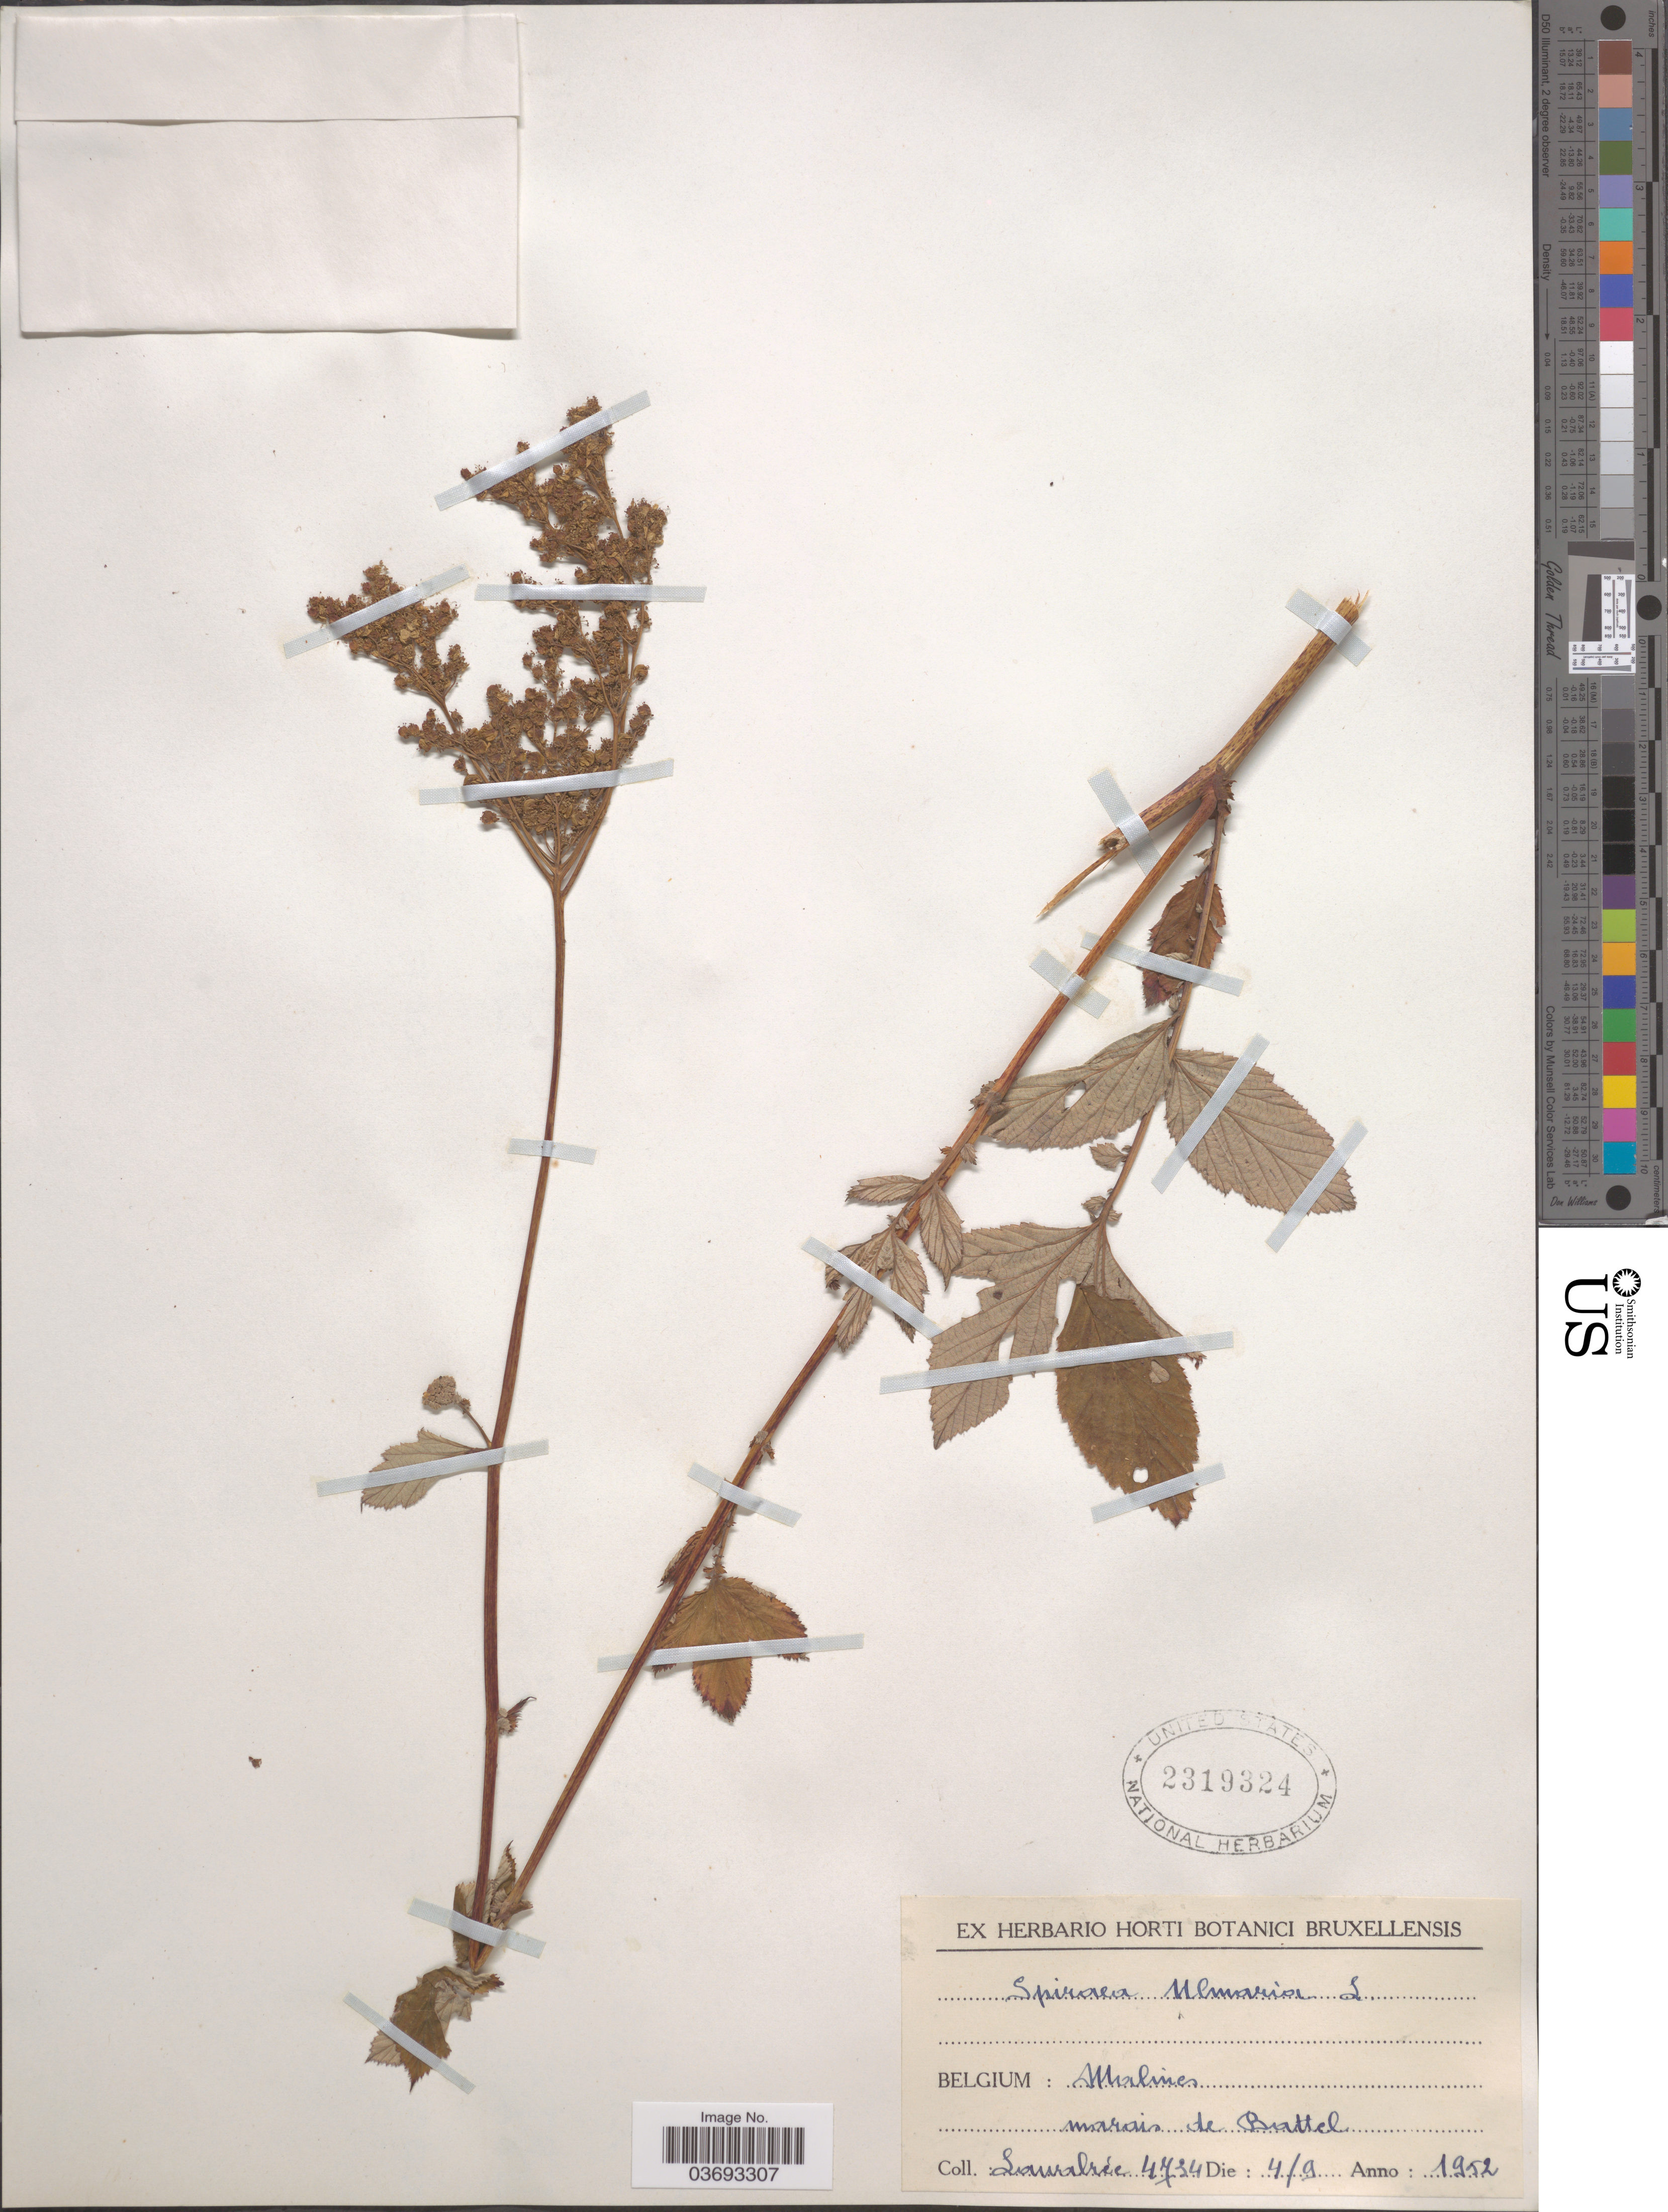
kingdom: Plantae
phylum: Tracheophyta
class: Magnoliopsida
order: Rosales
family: Rosaceae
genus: Spiraea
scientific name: Spiraea ulmifolia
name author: Scop.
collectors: Lawalrée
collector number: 4734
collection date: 1952-09-04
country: Belgium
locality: Malines. Marais de Battel.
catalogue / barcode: US 2319324